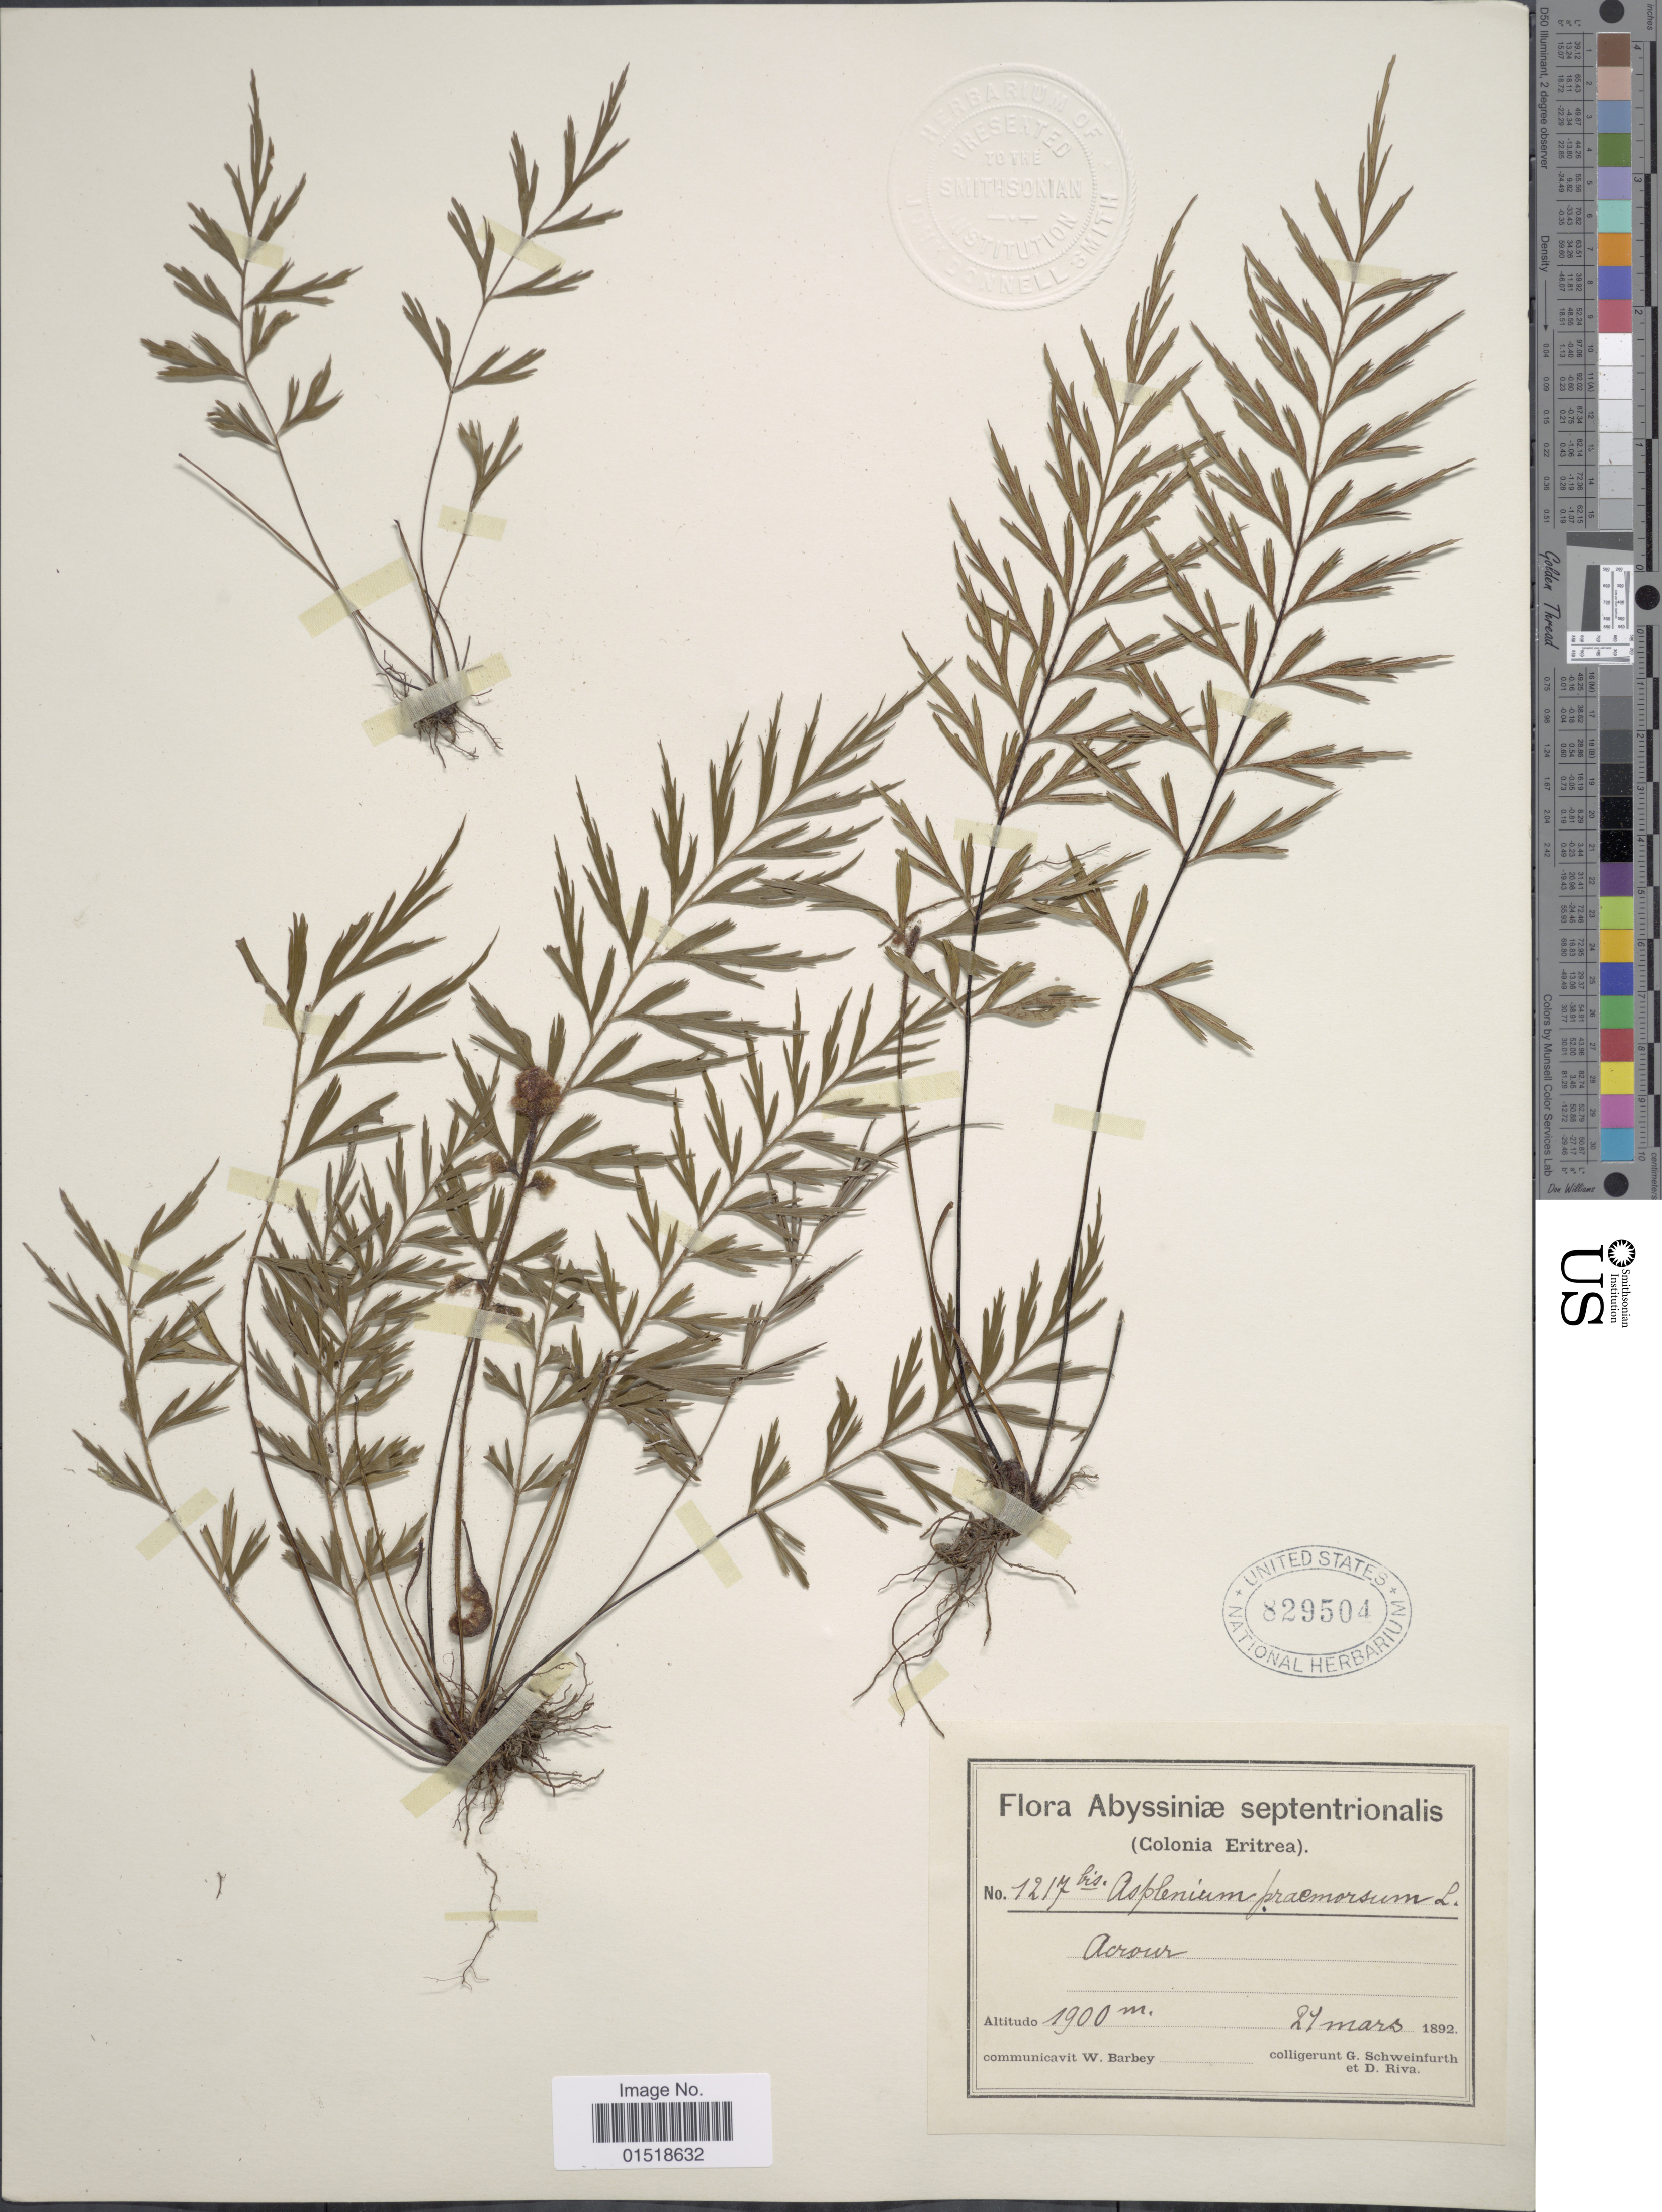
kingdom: Plantae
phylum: Tracheophyta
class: Polypodiopsida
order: Polypodiales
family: Aspleniaceae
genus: Asplenium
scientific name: Asplenium aethiopicum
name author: (Burm. f.) Bech.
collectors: G. A. Schweinfurth (herbarium) & D. Riva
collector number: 1217bis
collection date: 1892-03-27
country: Eritrea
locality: Abyssiniæ septentrionalis. Acrour.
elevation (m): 1900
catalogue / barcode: US 829504